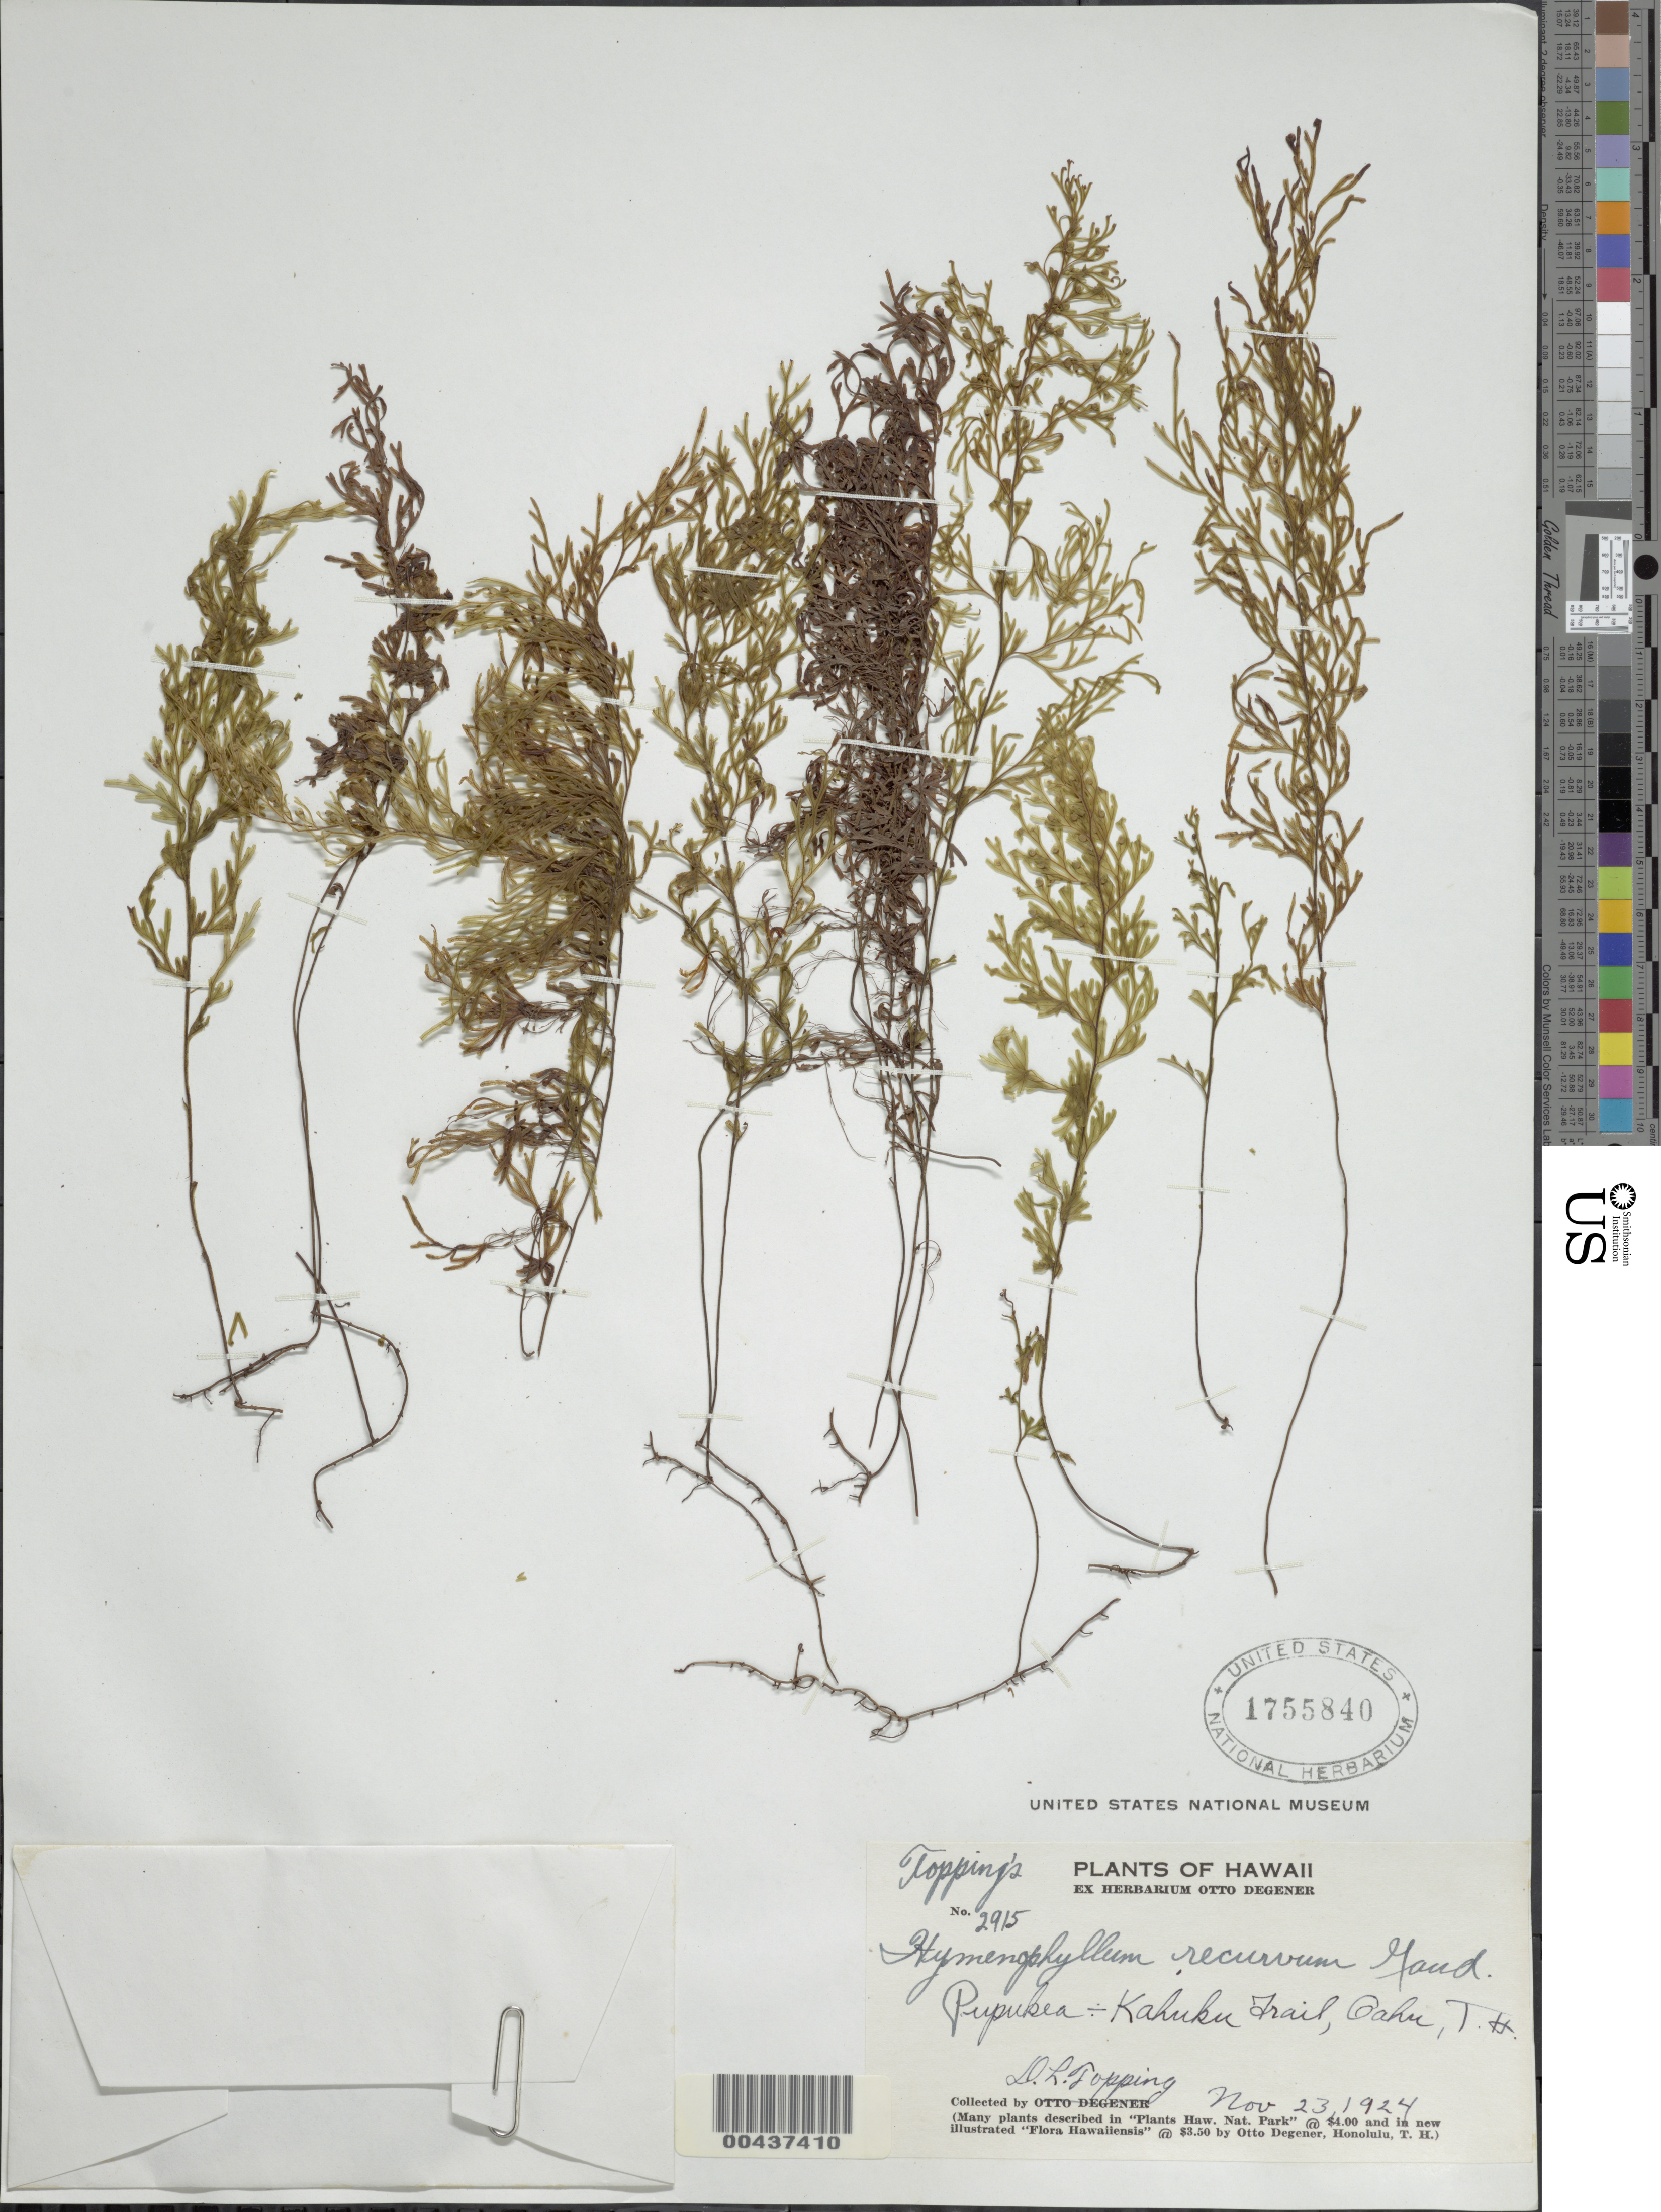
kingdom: Plantae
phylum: Tracheophyta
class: Polypodiopsida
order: Hymenophyllales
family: Hymenophyllaceae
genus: Hymenophyllum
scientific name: Hymenophyllum recurvum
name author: Gaudich.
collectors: D. L. Topping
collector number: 2915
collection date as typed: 23 Nov 1924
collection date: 1924-11-23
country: United States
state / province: Hawaii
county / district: Honolulu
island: Oahu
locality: Pupukea-Kahuku Trail, Oahu, T.H.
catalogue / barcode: US 1755840